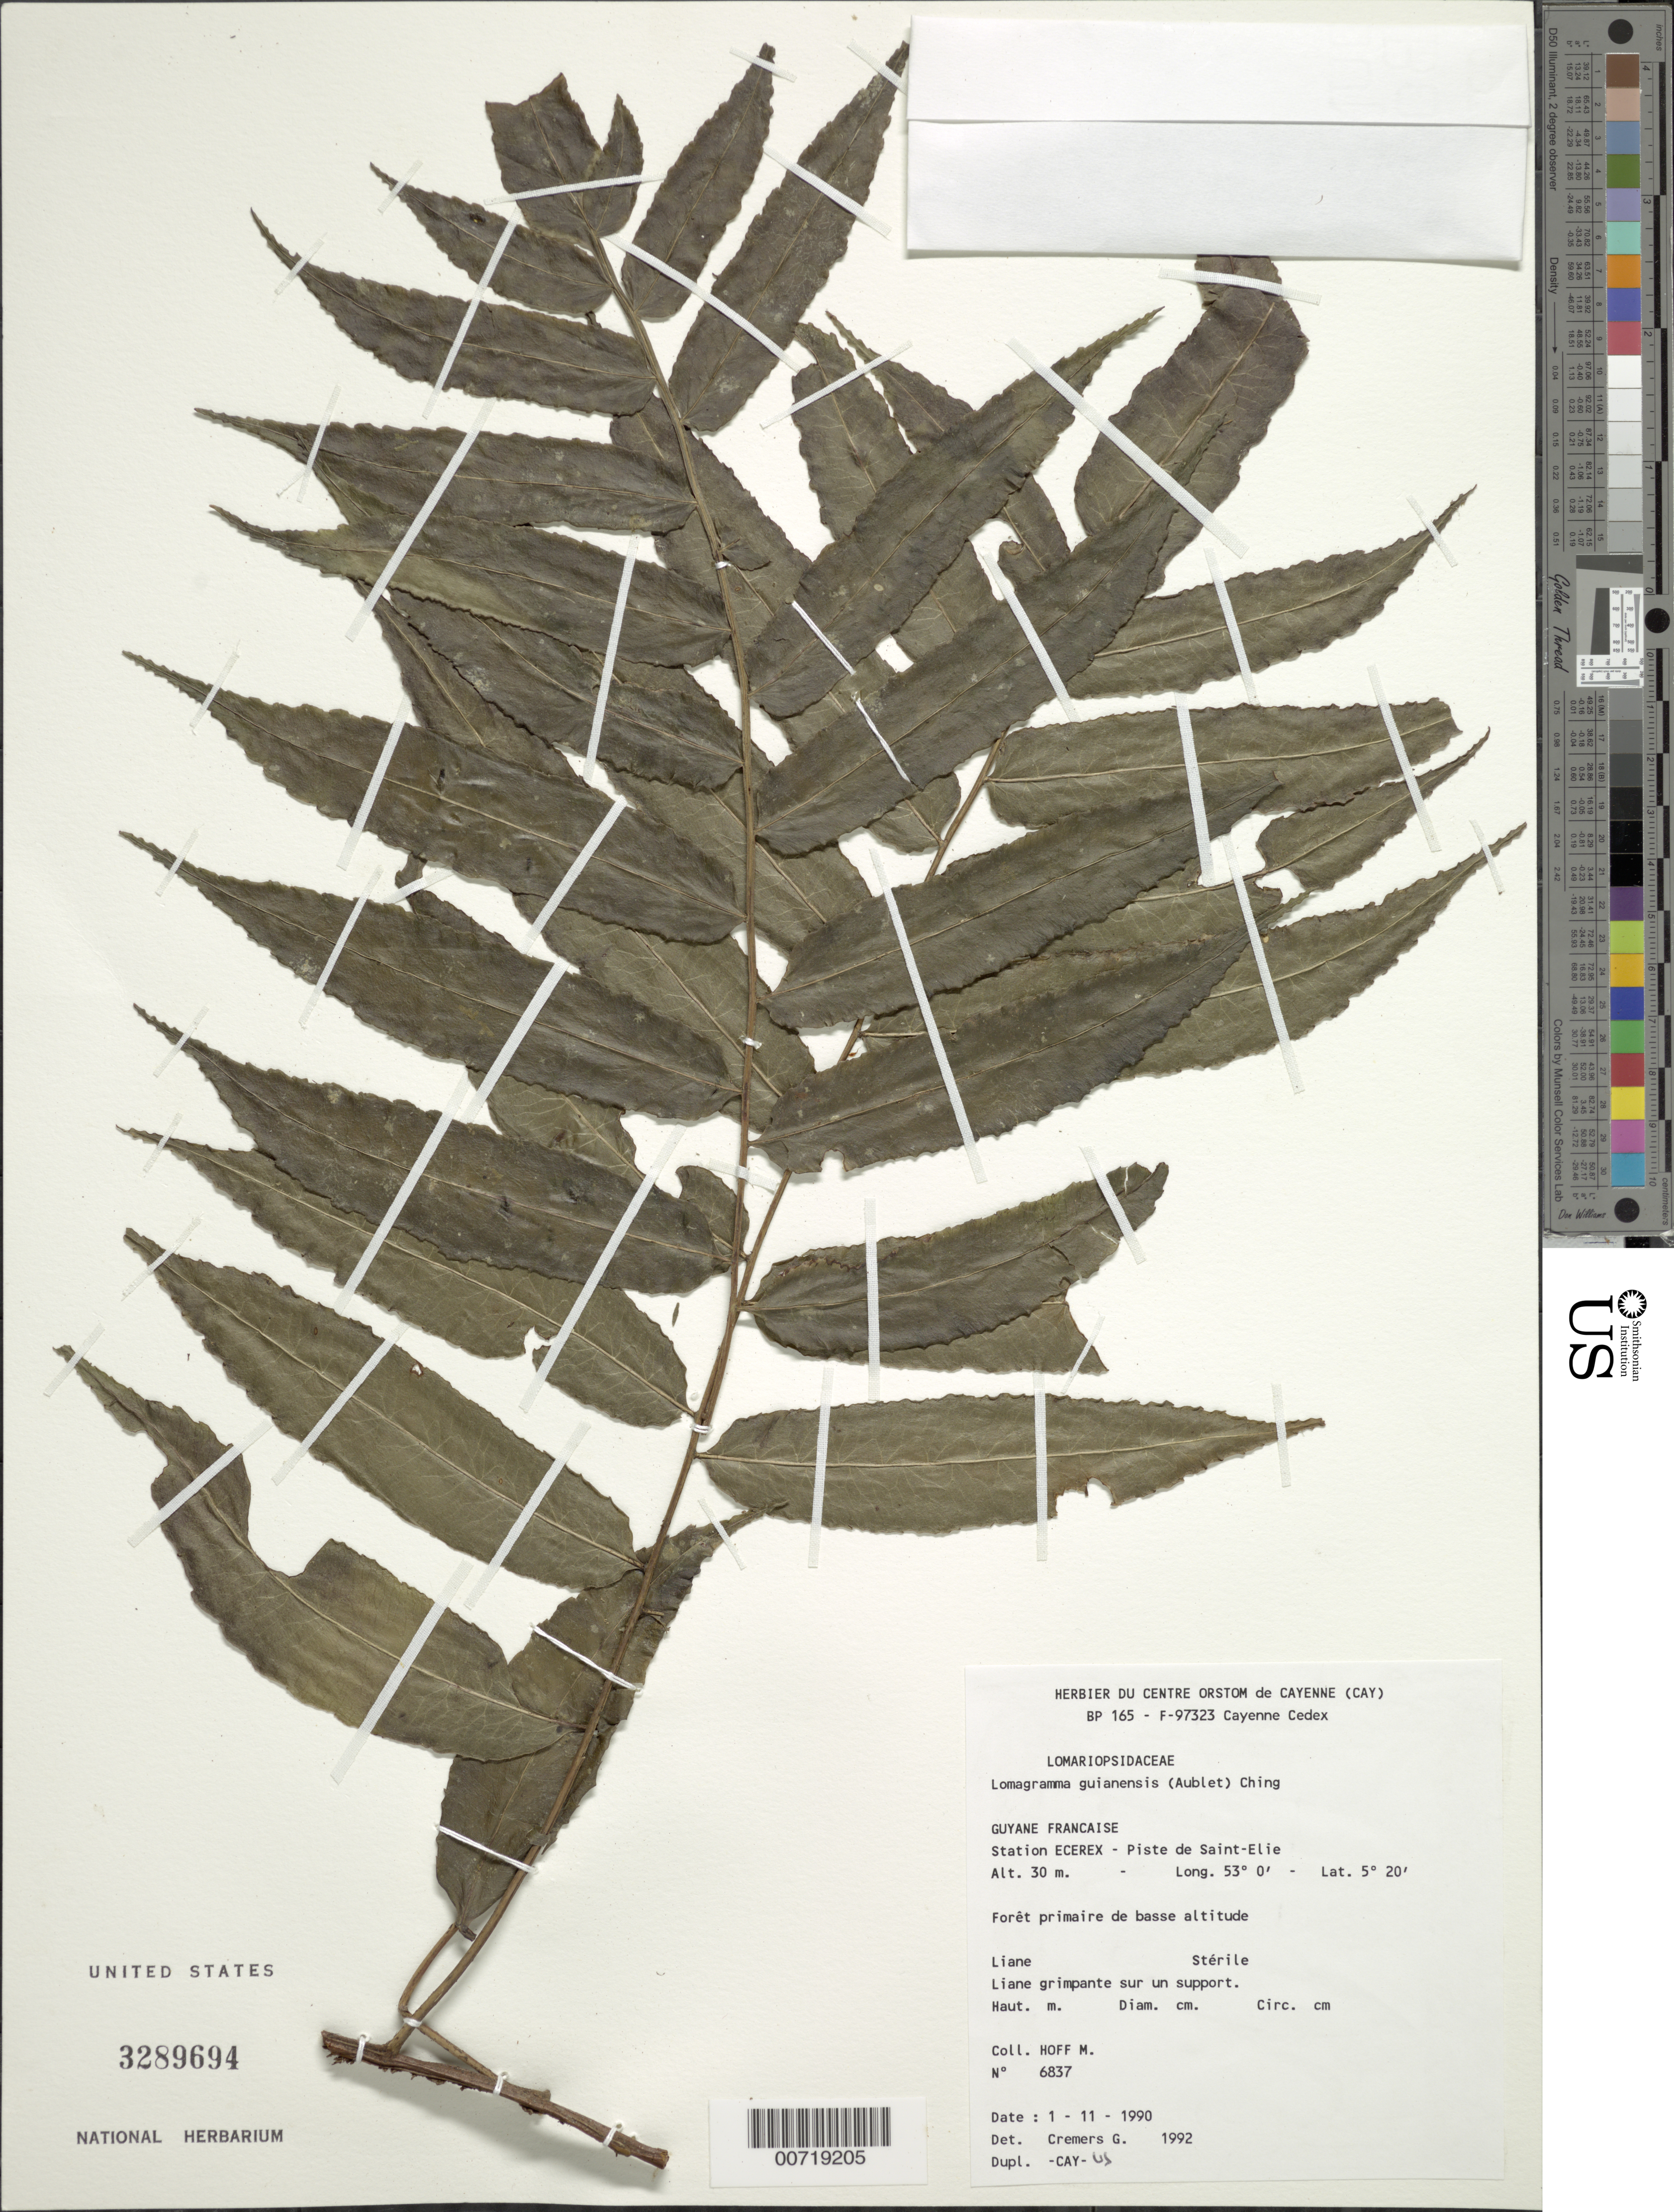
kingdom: Plantae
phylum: Tracheophyta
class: Polypodiopsida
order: Polypodiales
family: Dryopteridaceae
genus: Mickelia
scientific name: Mickelia guianensis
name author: (Aubl.) R.C. Moran et al.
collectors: M. Hoff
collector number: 6837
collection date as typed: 1-Nov-90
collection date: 1990-11-01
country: French Guiana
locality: Piste de Saint-Élie, Station ECEREX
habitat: Low primary forest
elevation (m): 30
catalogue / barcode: US 3289694